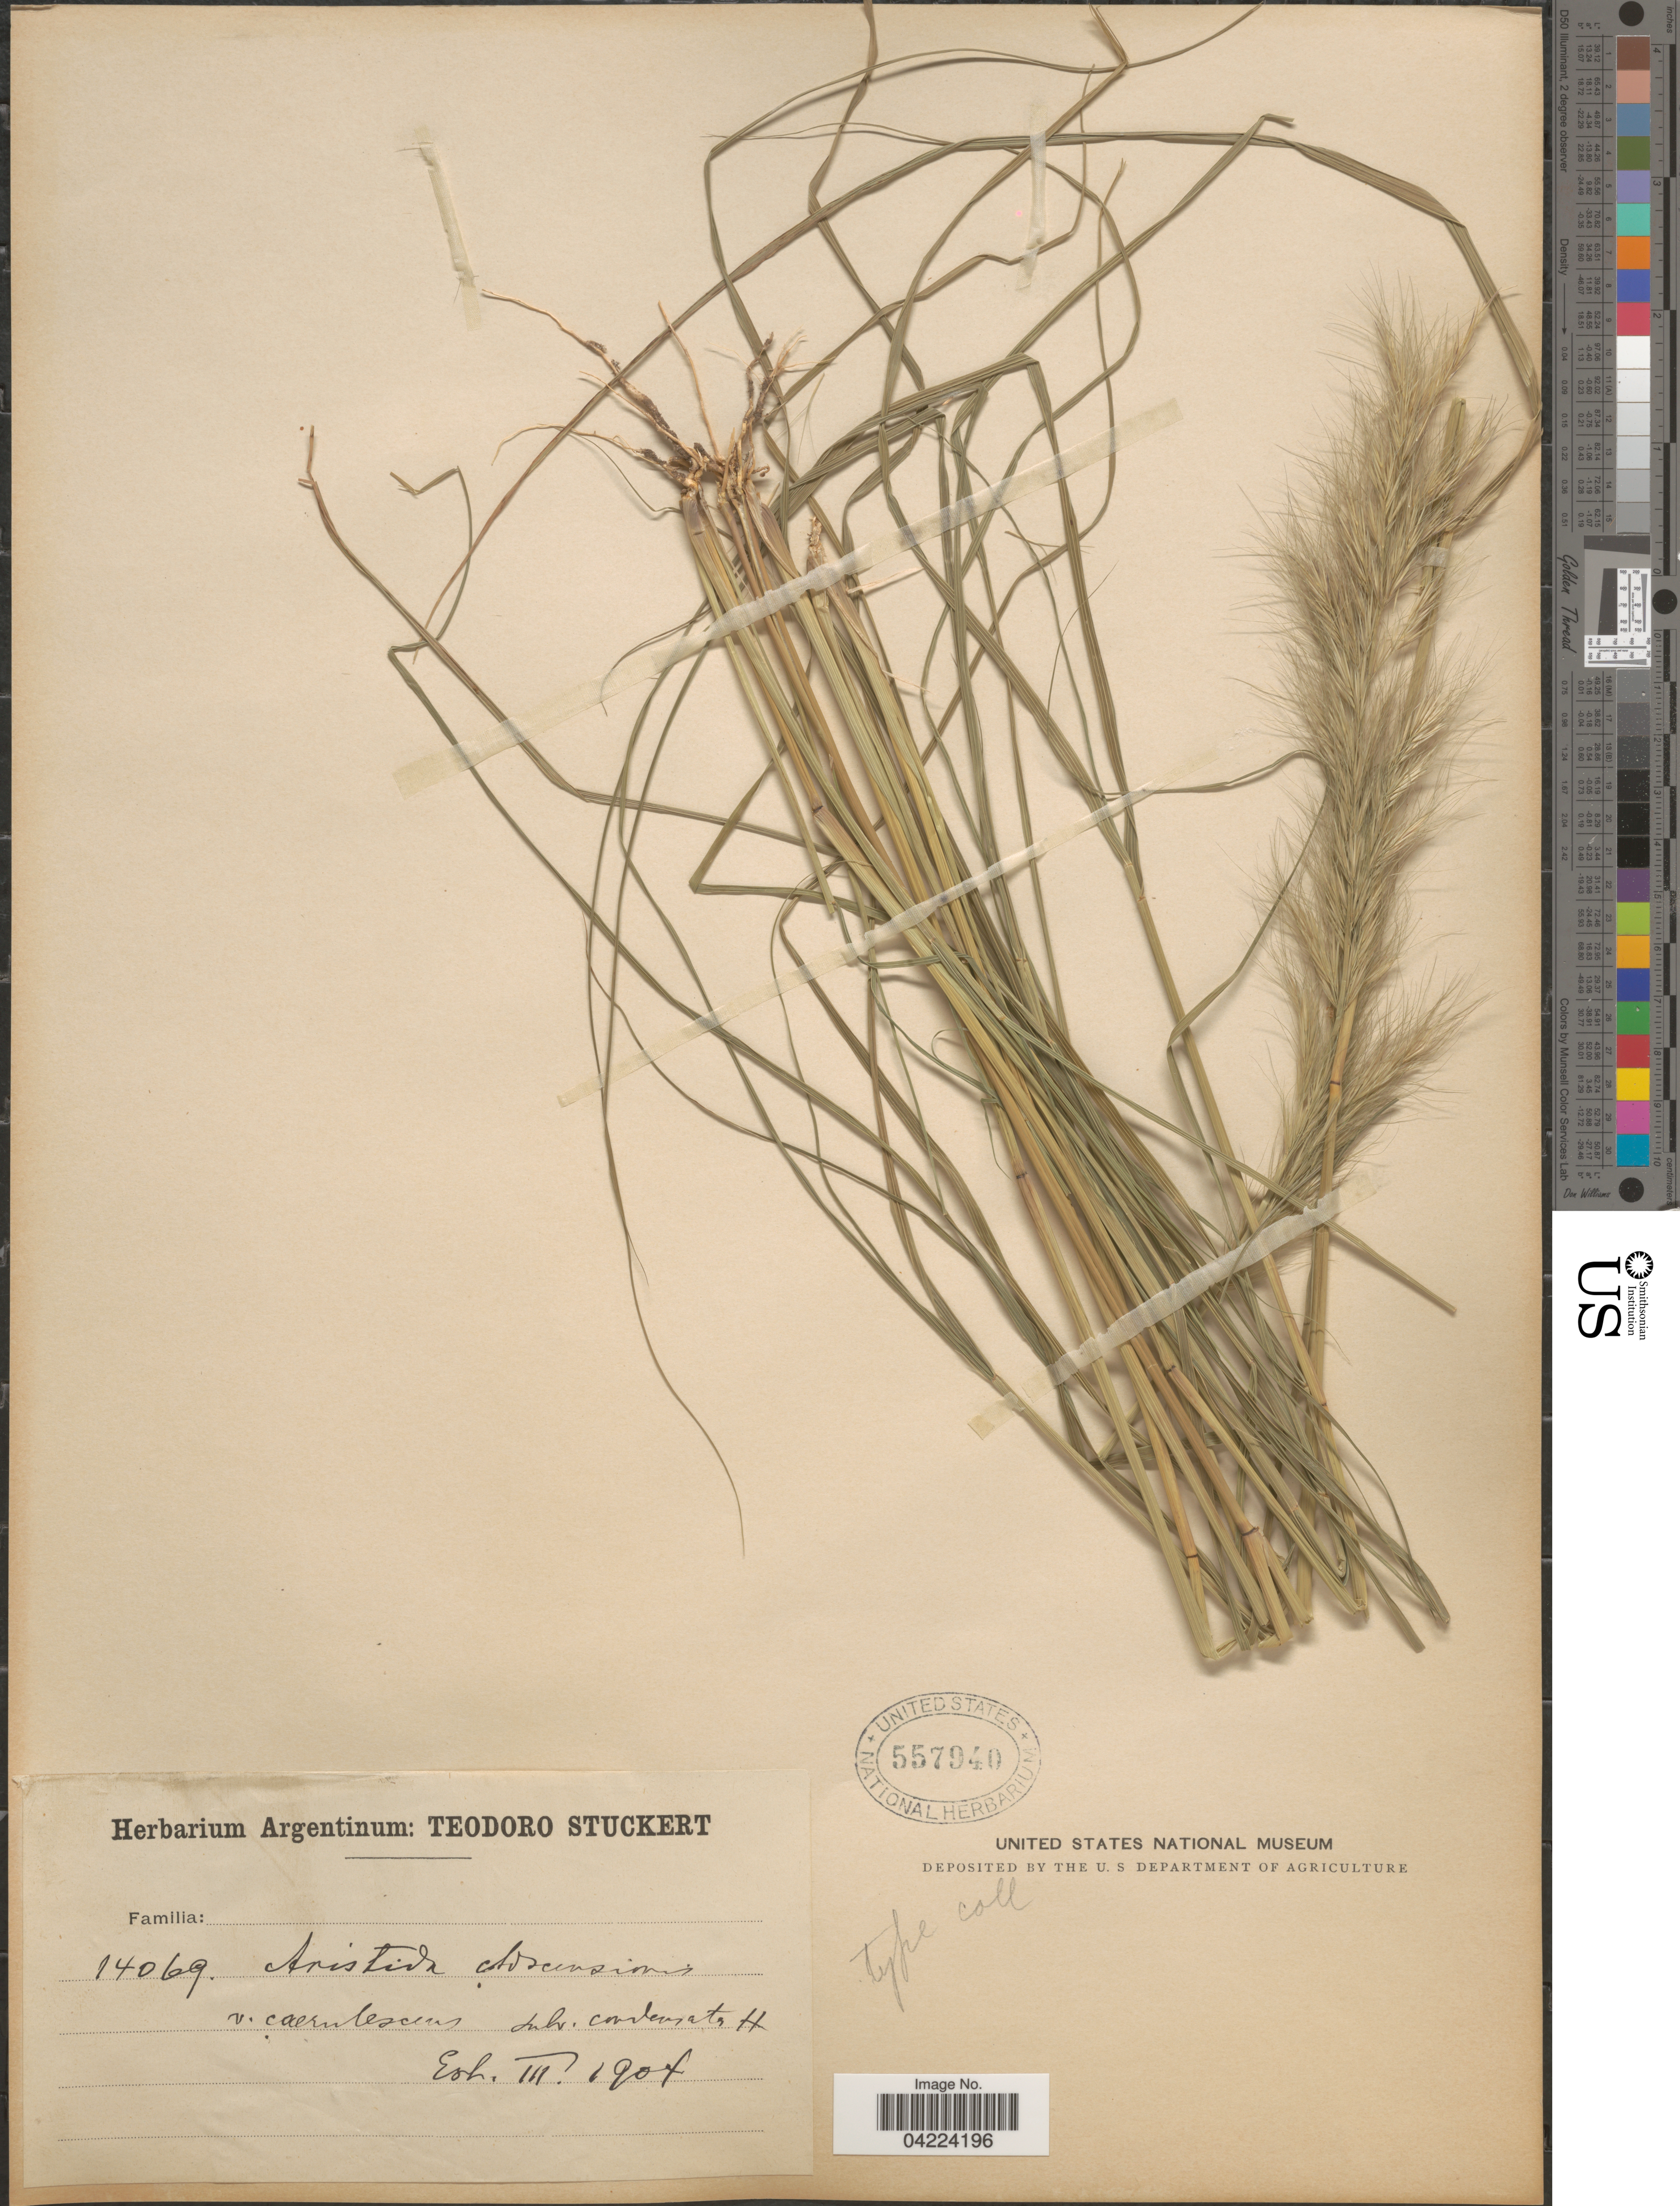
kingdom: Plantae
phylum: Tracheophyta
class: Liliopsida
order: Poales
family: Poaceae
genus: Aristida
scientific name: Aristida adscensionis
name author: L.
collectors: T. Stuckert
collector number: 14069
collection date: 1904-03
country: Argentina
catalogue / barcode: US 557940